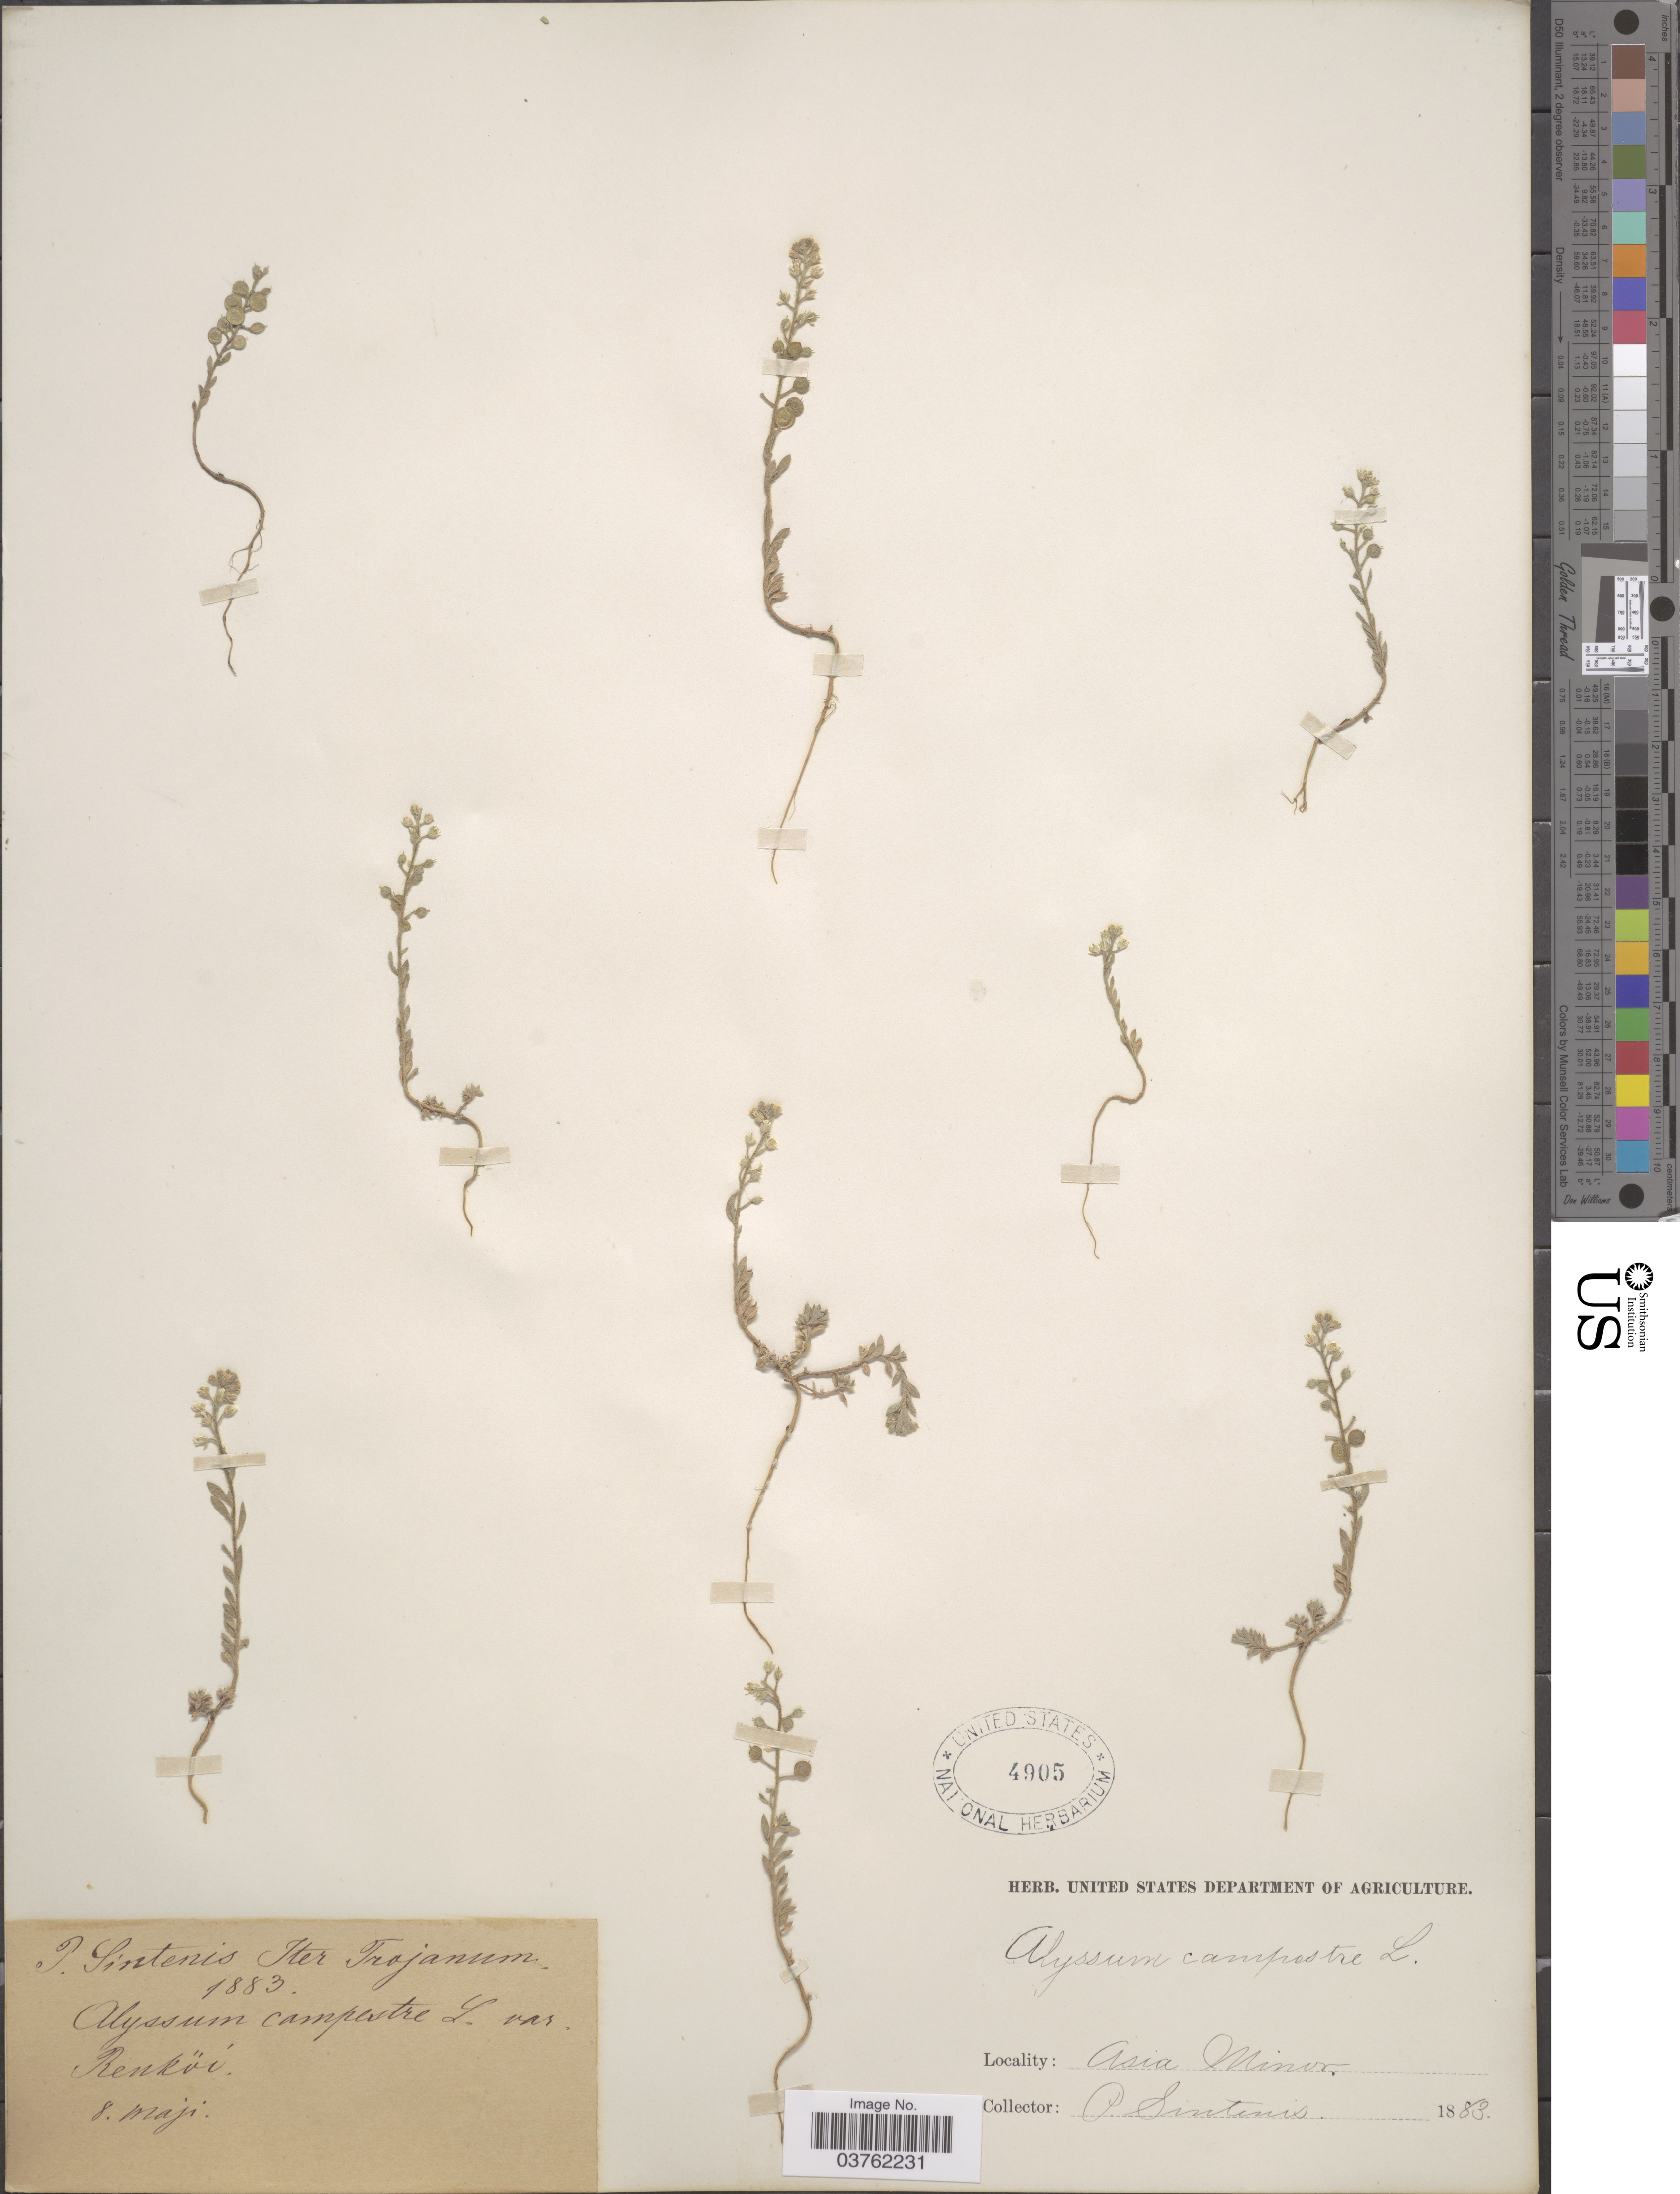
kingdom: Plantae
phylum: Tracheophyta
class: Magnoliopsida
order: Brassicales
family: Brassicaceae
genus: Alyssum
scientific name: Alyssum campestre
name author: (L.) L.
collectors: P. Sintenis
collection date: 1883-05-08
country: Turkey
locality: Iter Trojanum. Renkoi. Asia Minor.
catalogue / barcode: US 4905